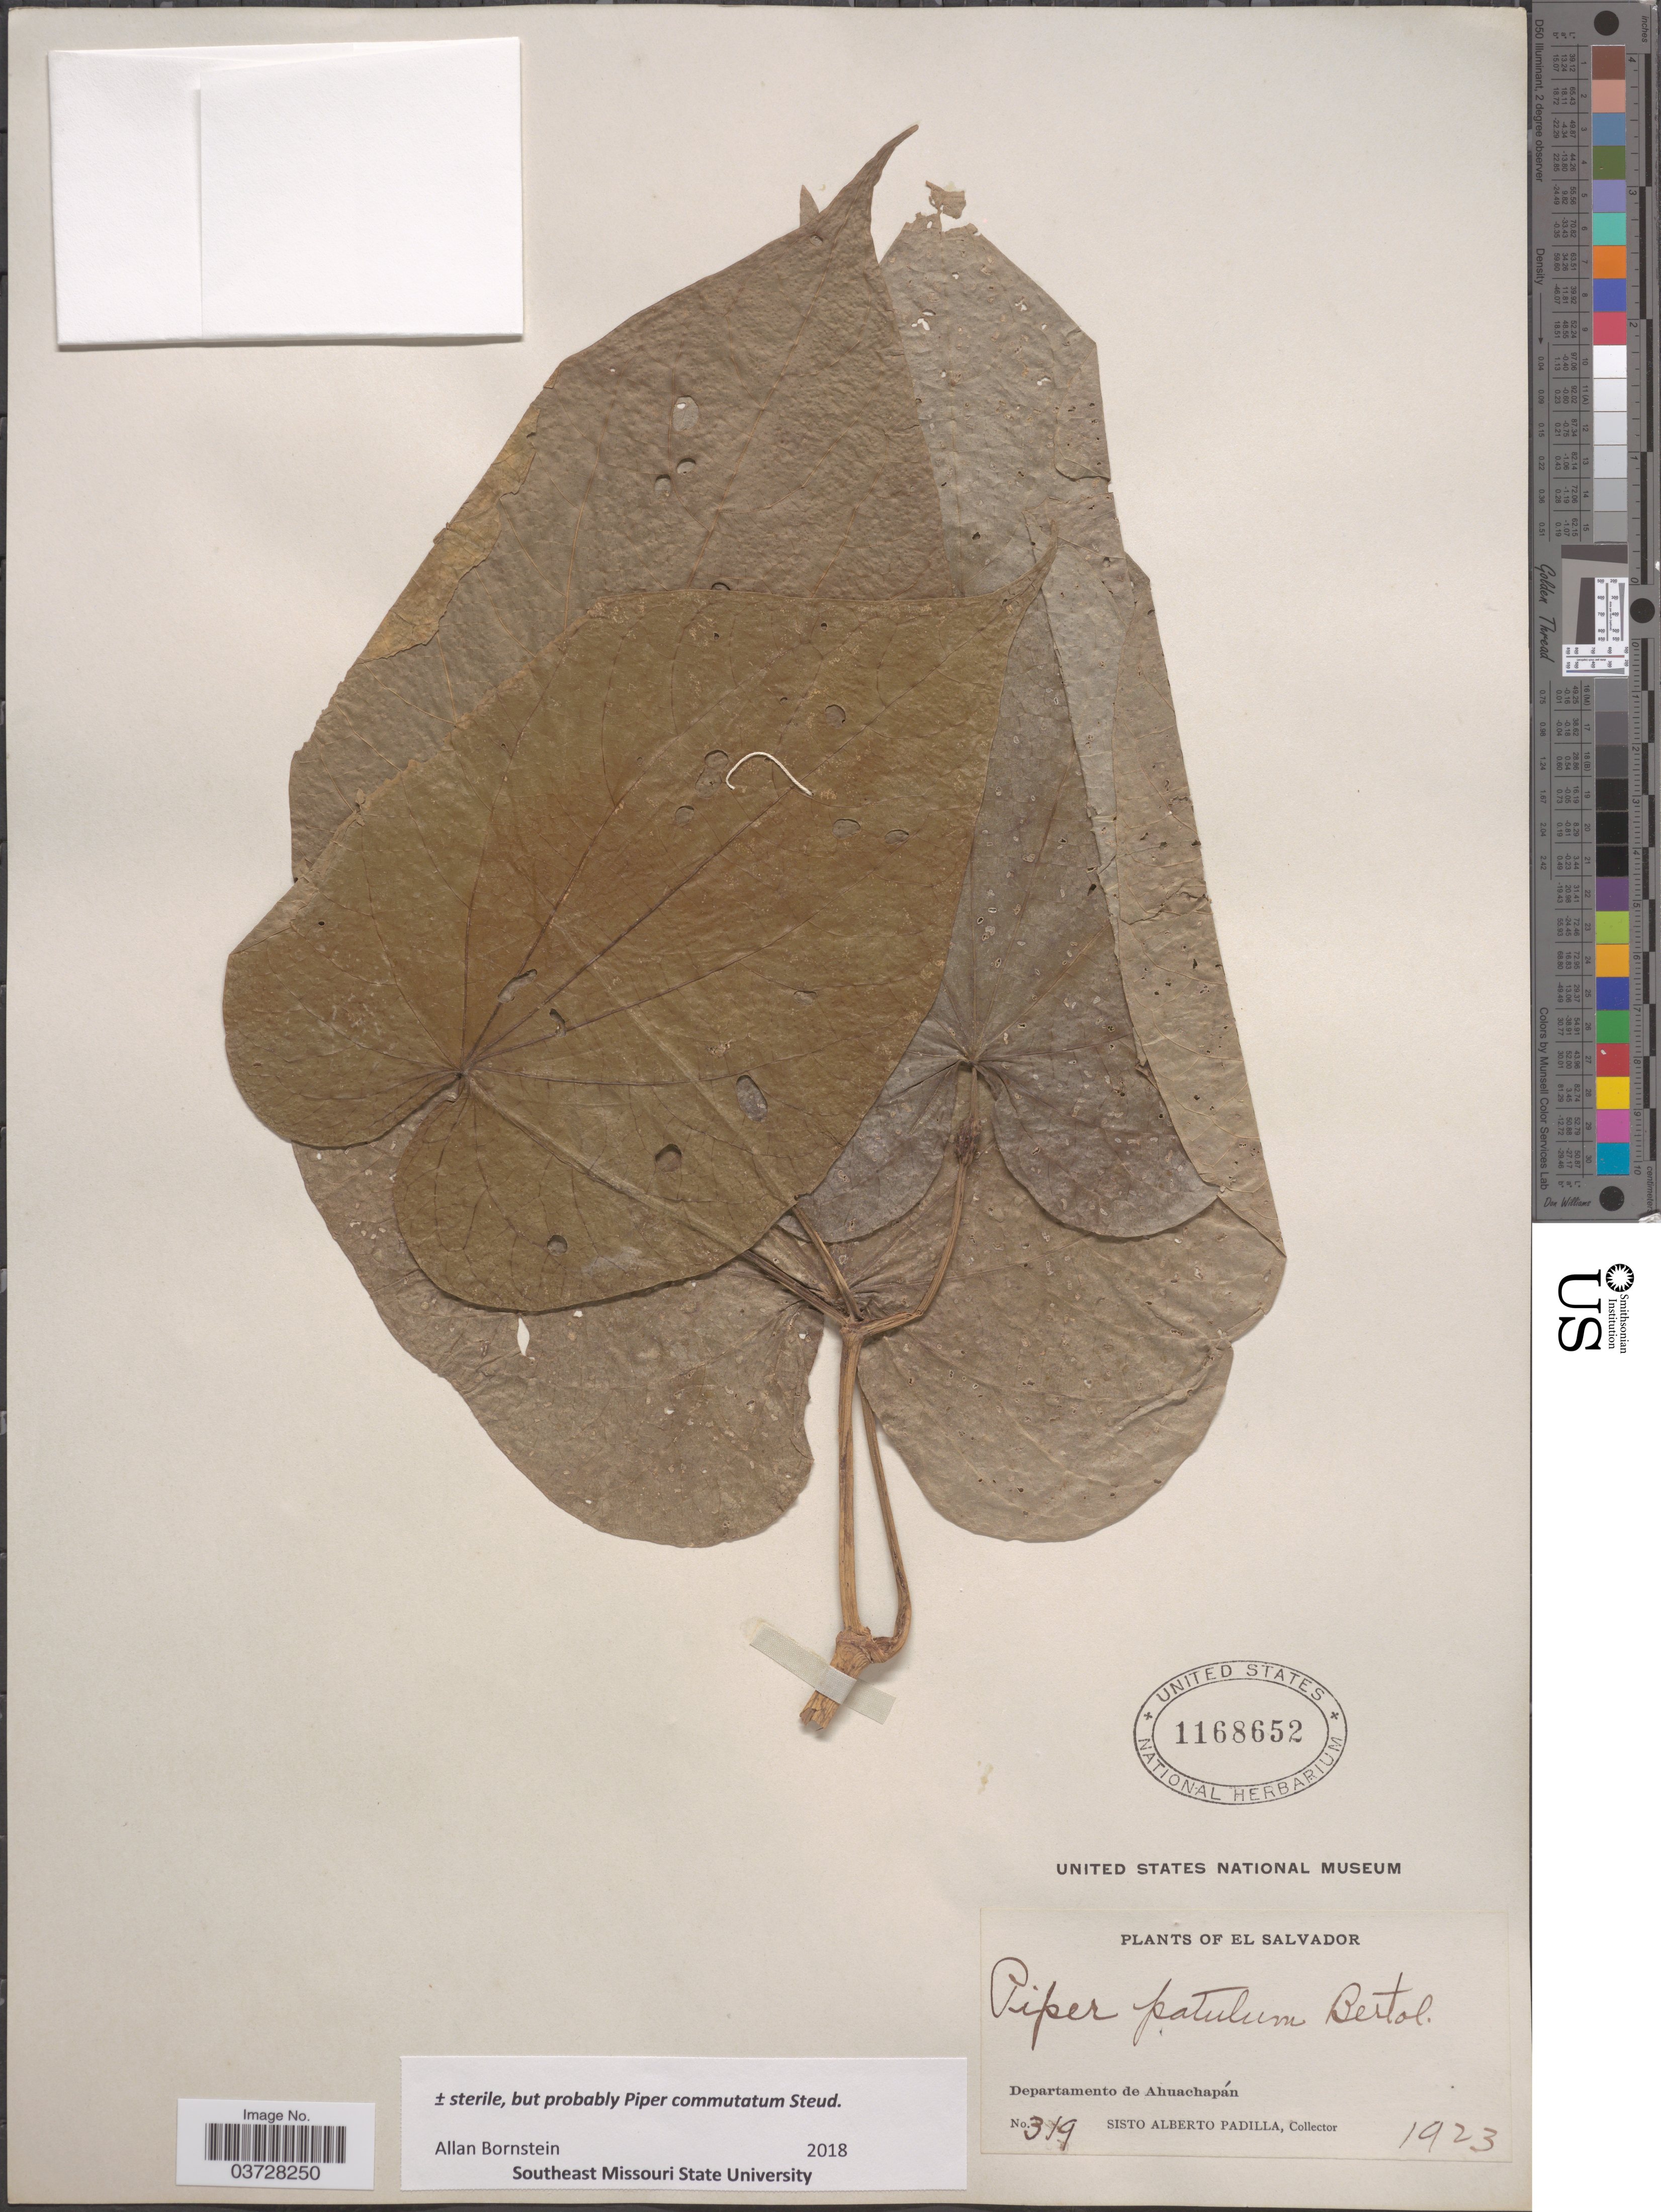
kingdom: Plantae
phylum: Tracheophyta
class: Magnoliopsida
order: Piperales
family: Piperaceae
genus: Piper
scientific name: Piper commutatum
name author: Steud.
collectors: S. A. Padilla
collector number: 319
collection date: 1923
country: El Salvador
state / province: Ahuachapan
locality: Departamento de Ahuachapán.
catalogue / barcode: US 1168652